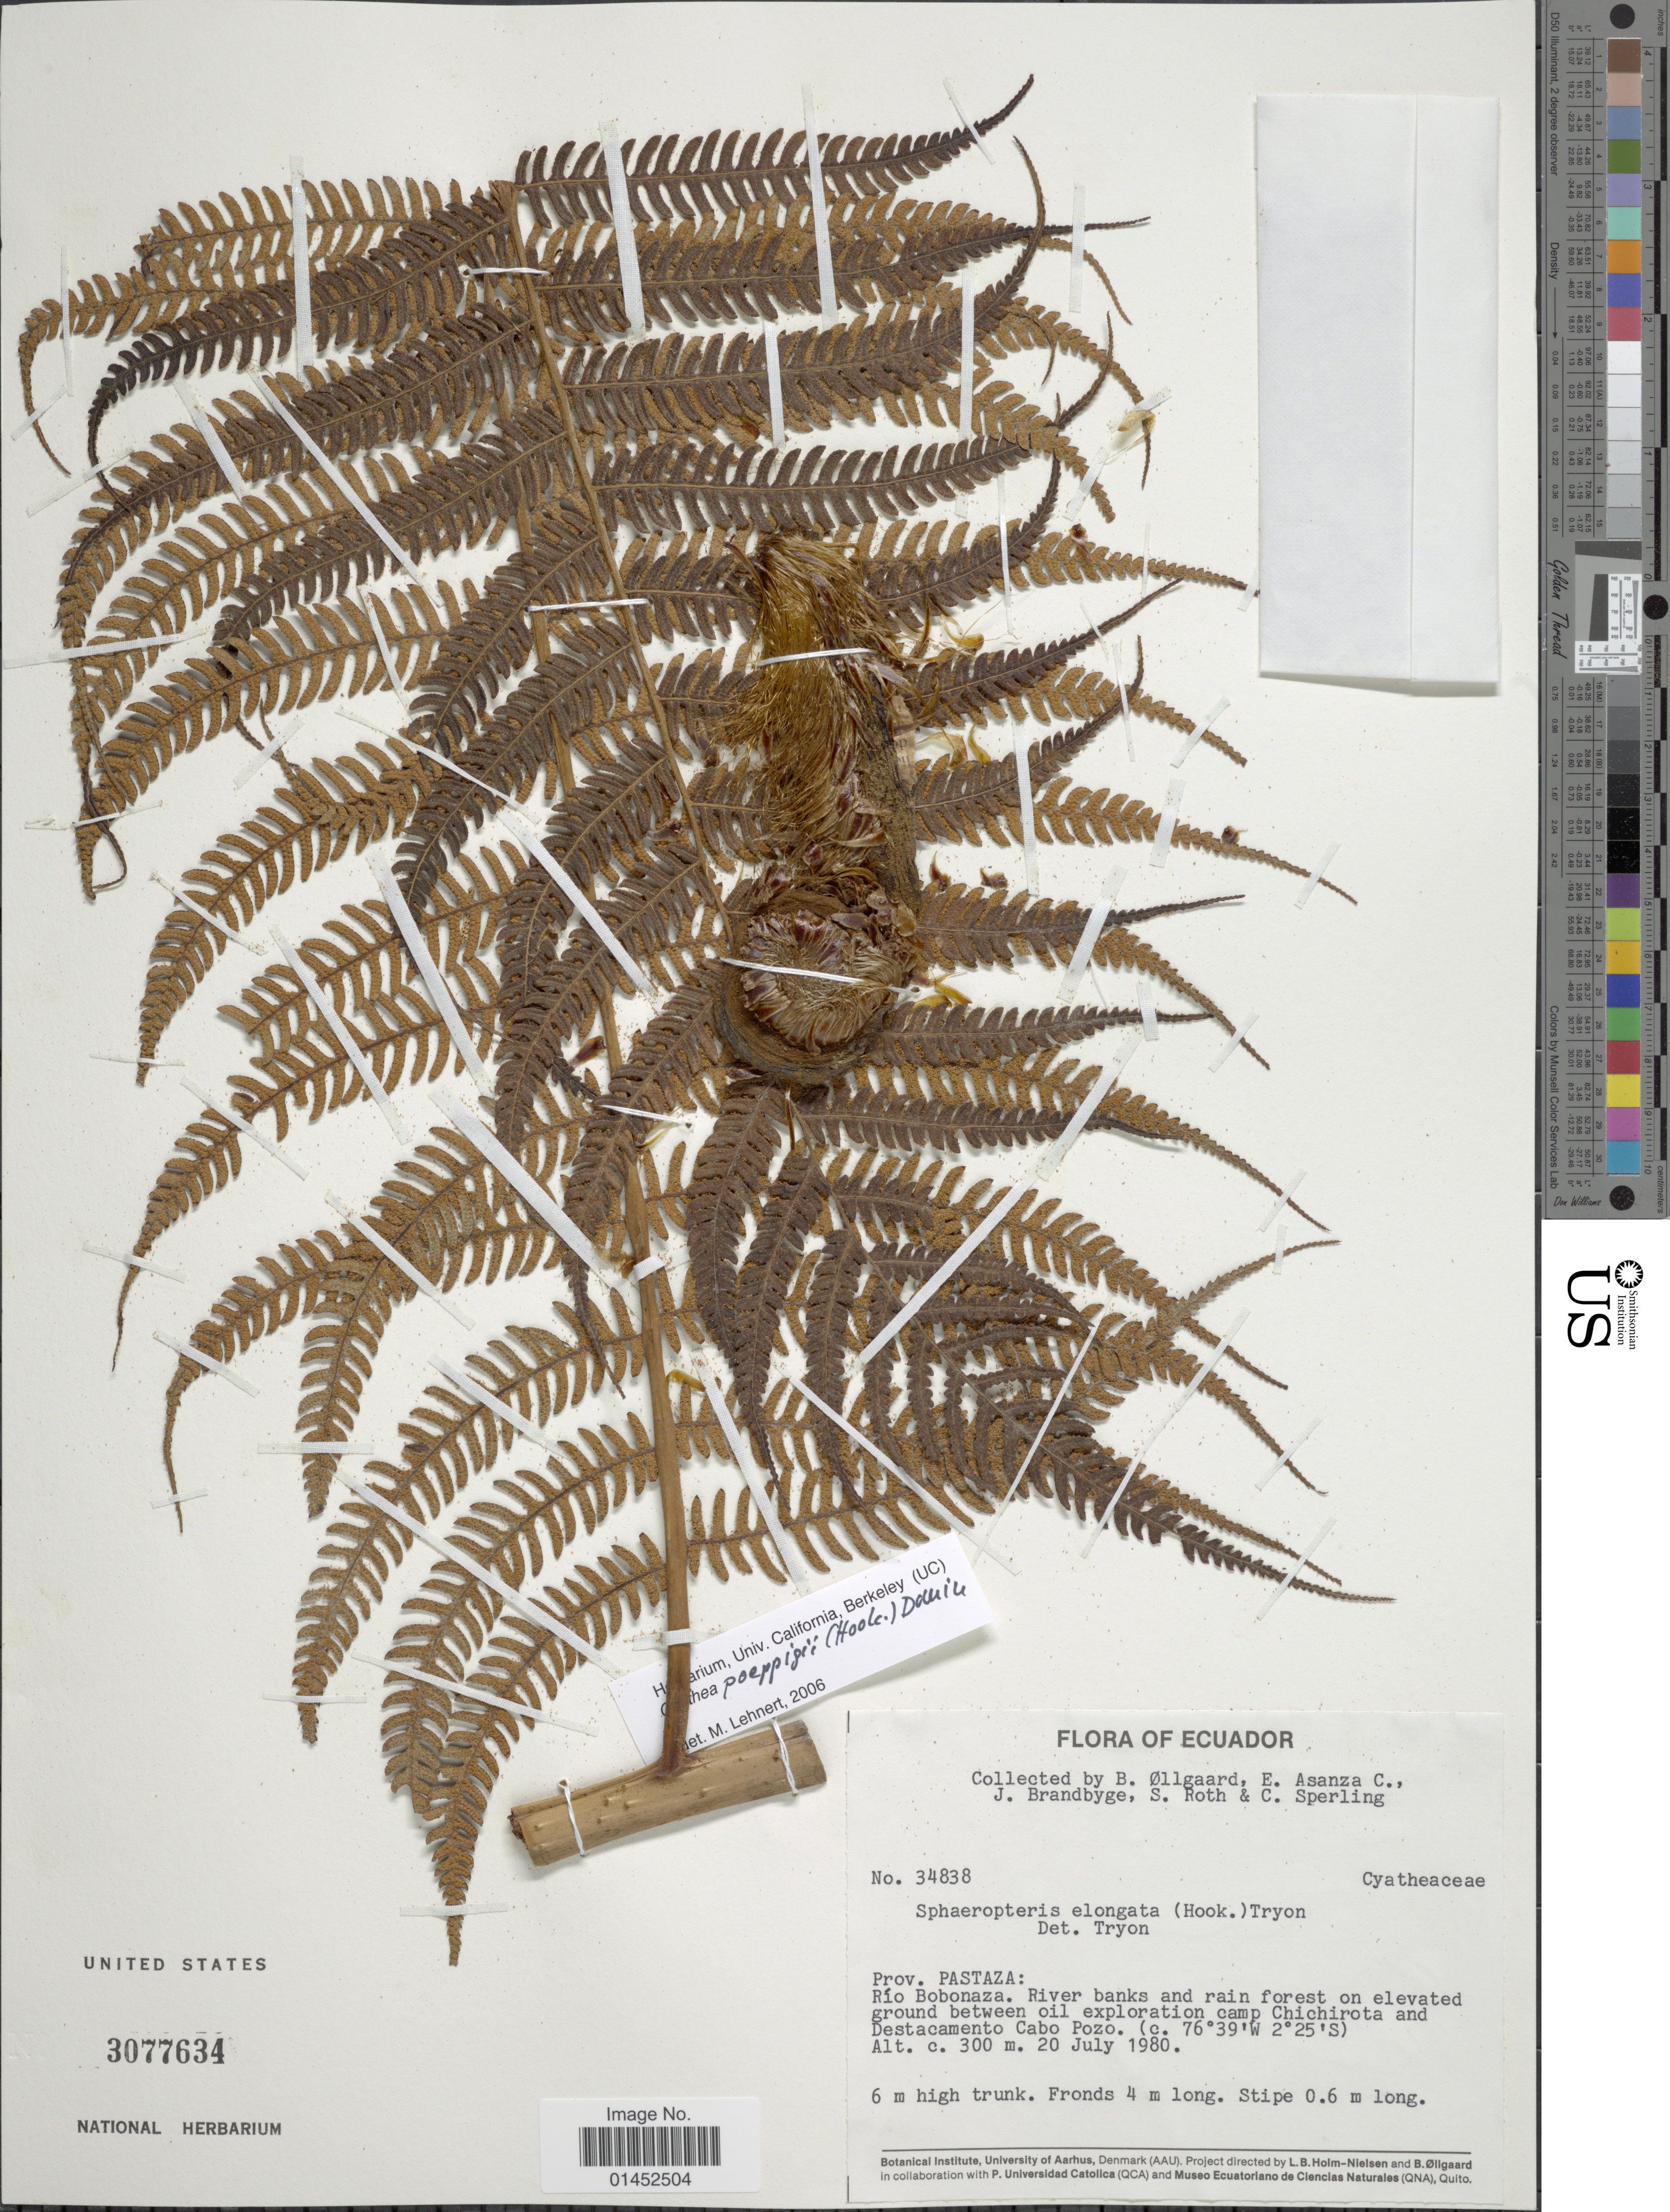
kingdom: Plantae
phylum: Tracheophyta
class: Polypodiopsida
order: Cyatheales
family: Cyatheaceae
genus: Cyathea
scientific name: Cyathea poeppigii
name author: (Hook.) Domin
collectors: B. Øllgaard, E. Asanza C., J. Brandbyge, S. Roth & C. Sperling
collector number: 34838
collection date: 1980-07-20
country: Ecuador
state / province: Pastaza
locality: Río Bobonaza. River banks and rainforest on elevated ground between oil exploration camp Chichirota and Destacamento Cabo Pozo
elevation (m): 300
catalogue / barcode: US 3077634